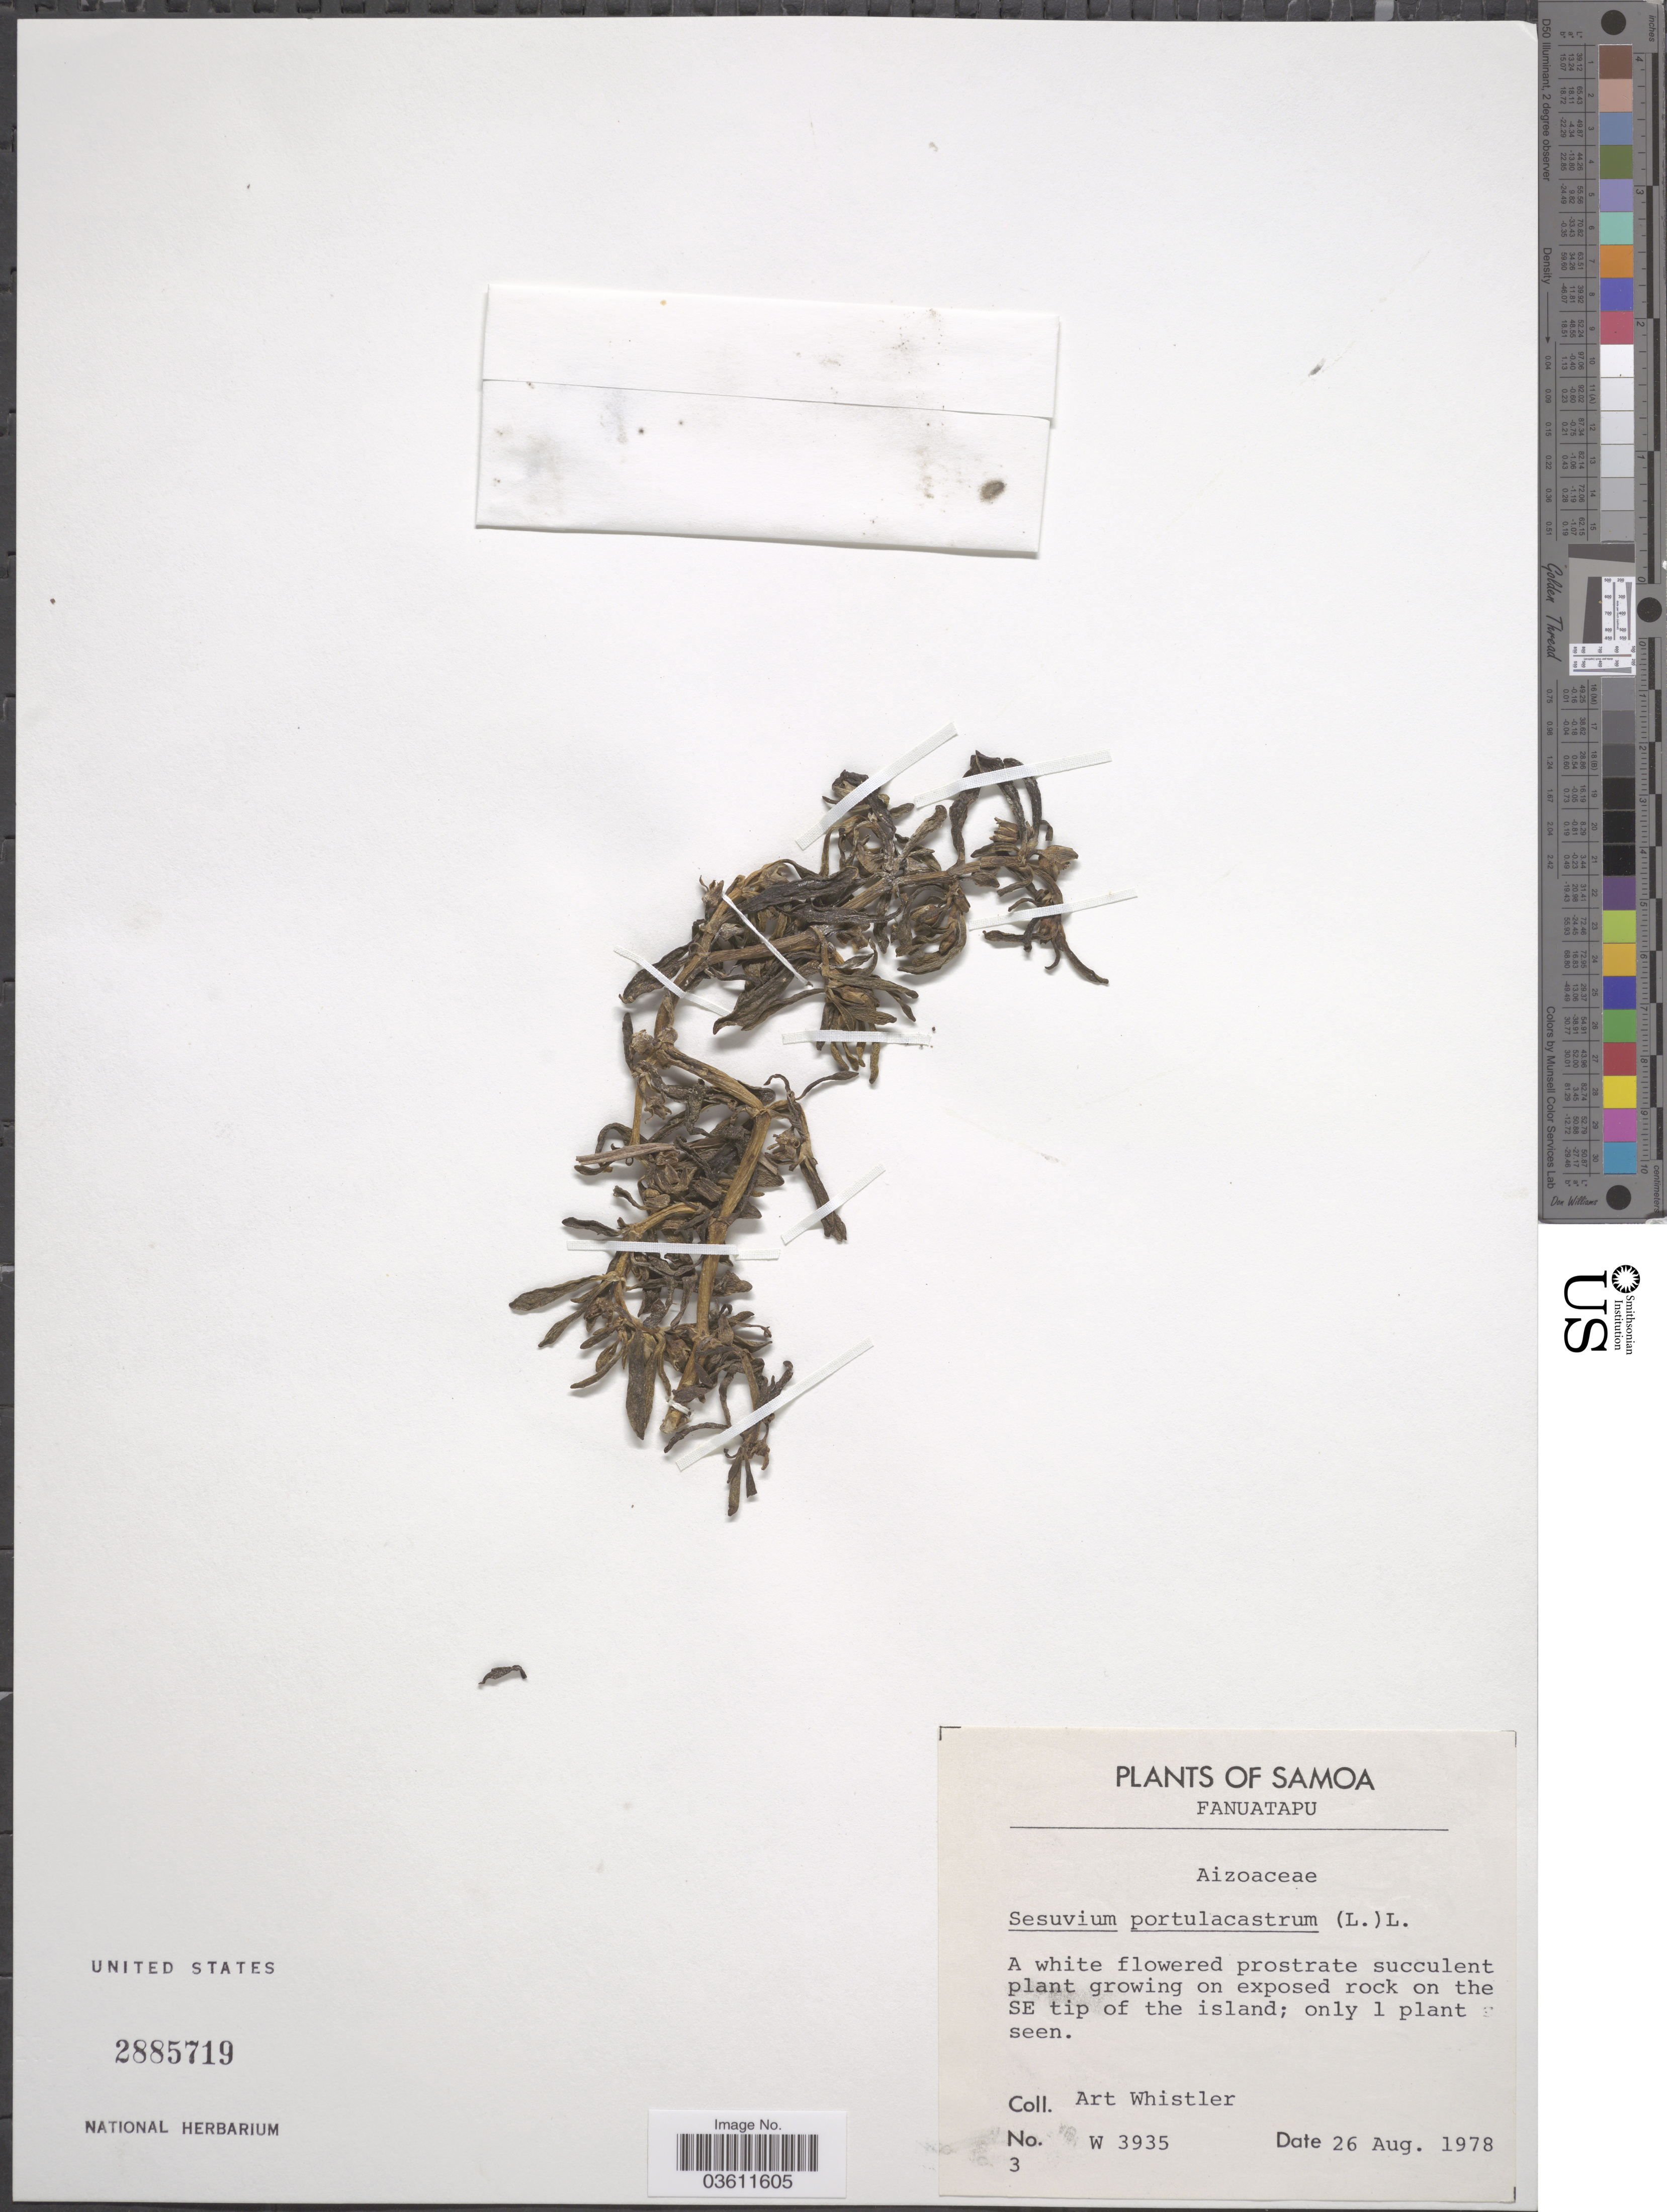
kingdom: Plantae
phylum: Tracheophyta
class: Magnoliopsida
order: Caryophyllales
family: Aizoaceae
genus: Sesuvium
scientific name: Sesuvium portulacastrum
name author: (L.) L.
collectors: A. Whistler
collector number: W3935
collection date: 1978-08-26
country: Samoa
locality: Samoa. Fanuatapu. On the SE tip of the island.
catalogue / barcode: US 2885719